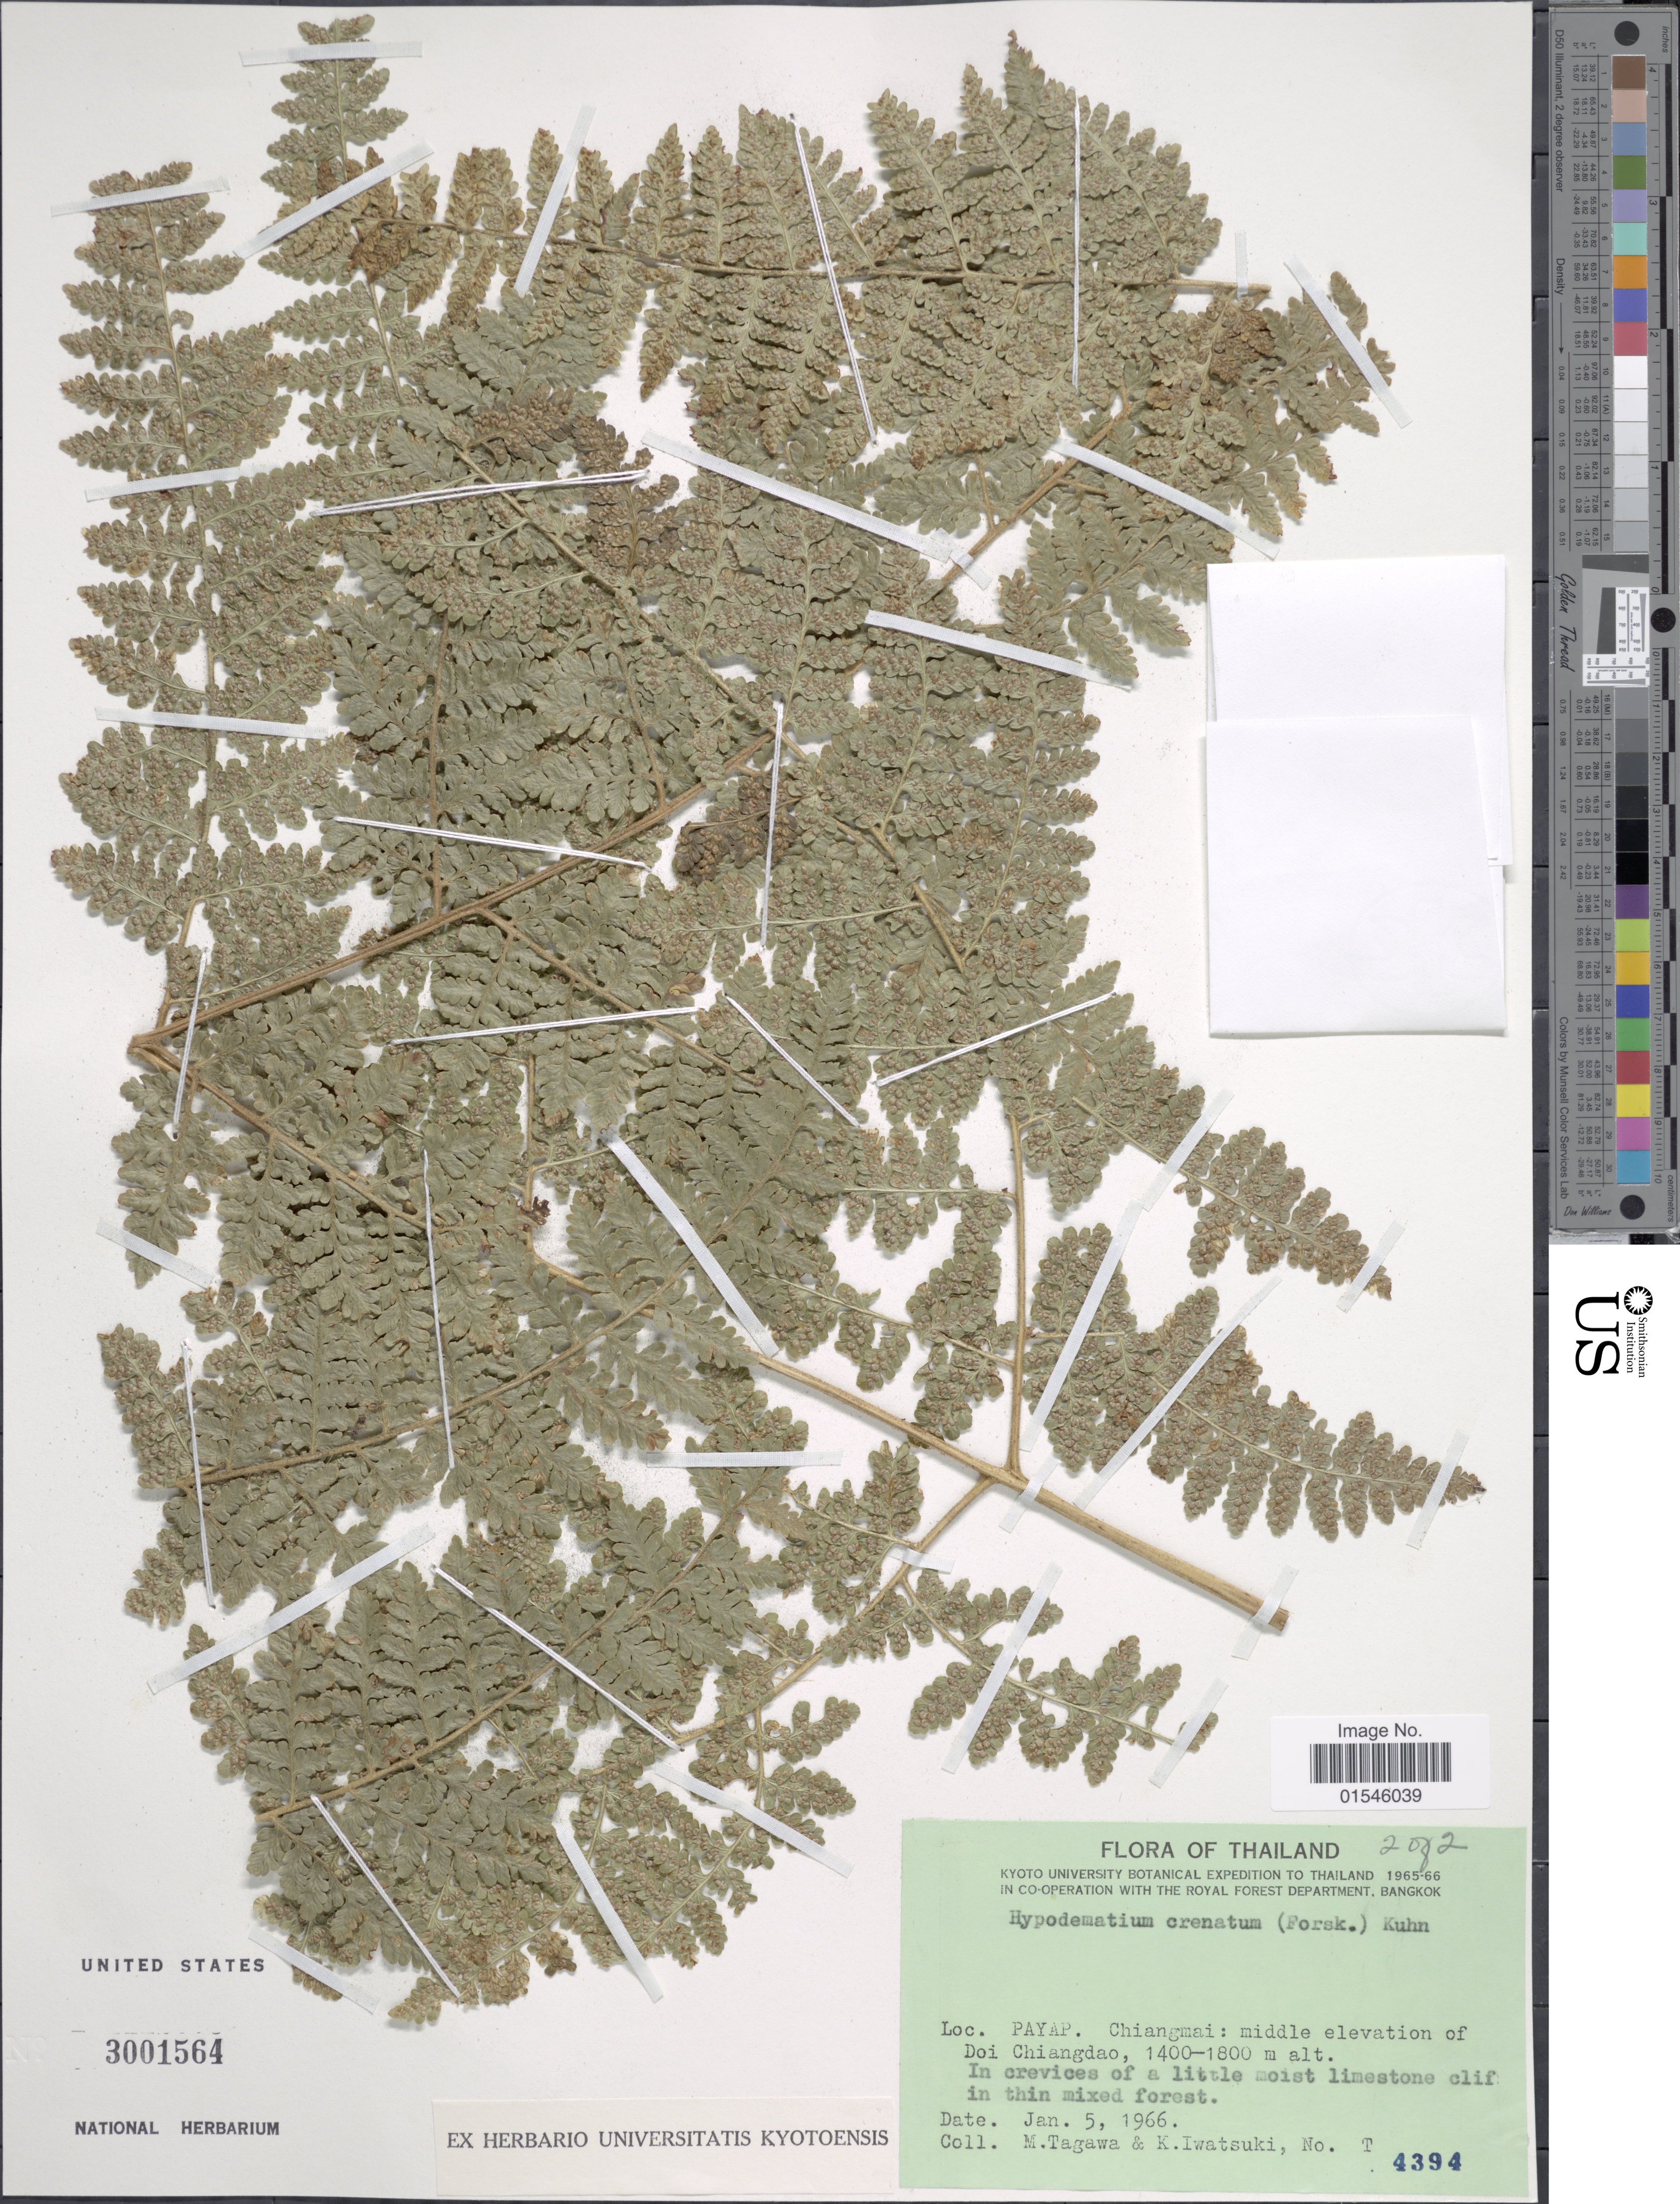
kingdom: Plantae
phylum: Tracheophyta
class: Polypodiopsida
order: Polypodiales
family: Hypodematiaceae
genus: Hypodematium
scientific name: Hypodematium crenatum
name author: (Forssk.) Kuhn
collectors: M. Tagawa & K. Iwatsuki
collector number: T 4394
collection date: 1966-01-05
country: Thailand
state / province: Chiang Mai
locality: Payap. Chiangmai: middle elevation of Doi Chiangdao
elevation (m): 1400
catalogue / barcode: US 3001564